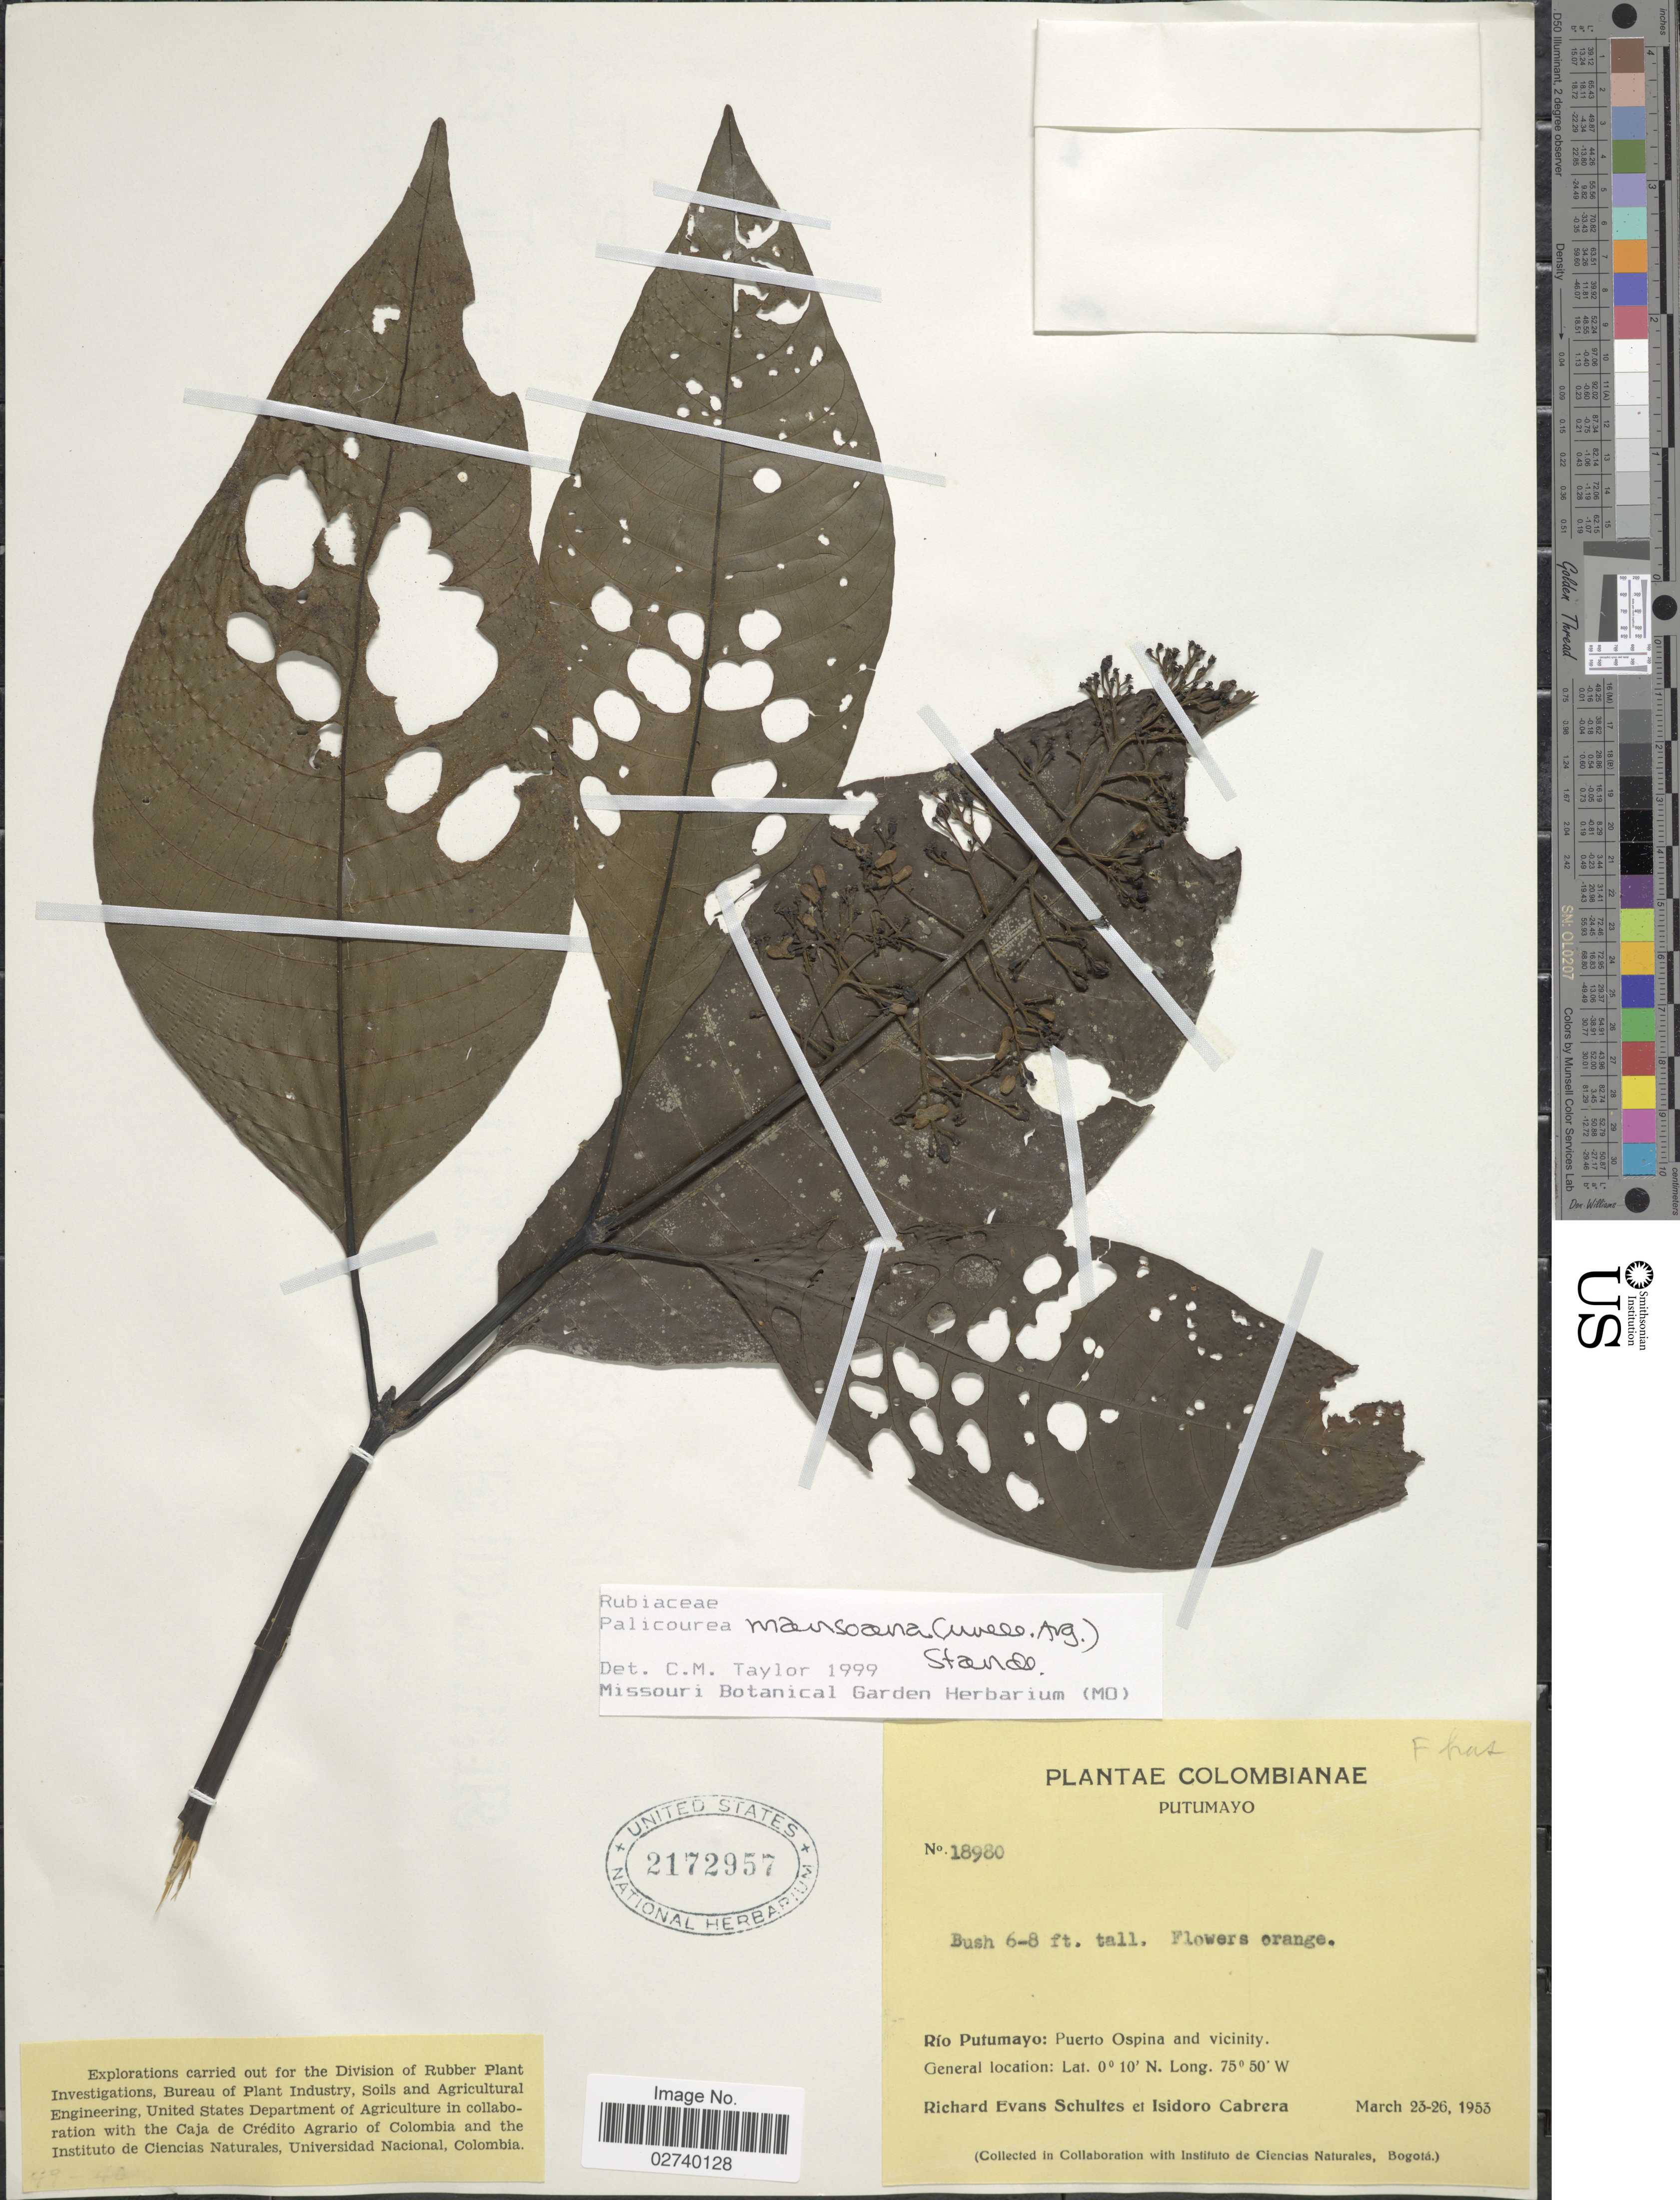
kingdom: Plantae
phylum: Tracheophyta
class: Magnoliopsida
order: Gentianales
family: Rubiaceae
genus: Palicourea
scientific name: Palicourea mansoana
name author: (Müll. Arg.) Standl.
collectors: R. E. Schultes & I. Cabrera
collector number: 18980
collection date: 1953-03-23/1953-03-26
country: Colombia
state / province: Putumayo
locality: Rio Putumayo: Puerto Ospina and vicinity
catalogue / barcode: US 2172957